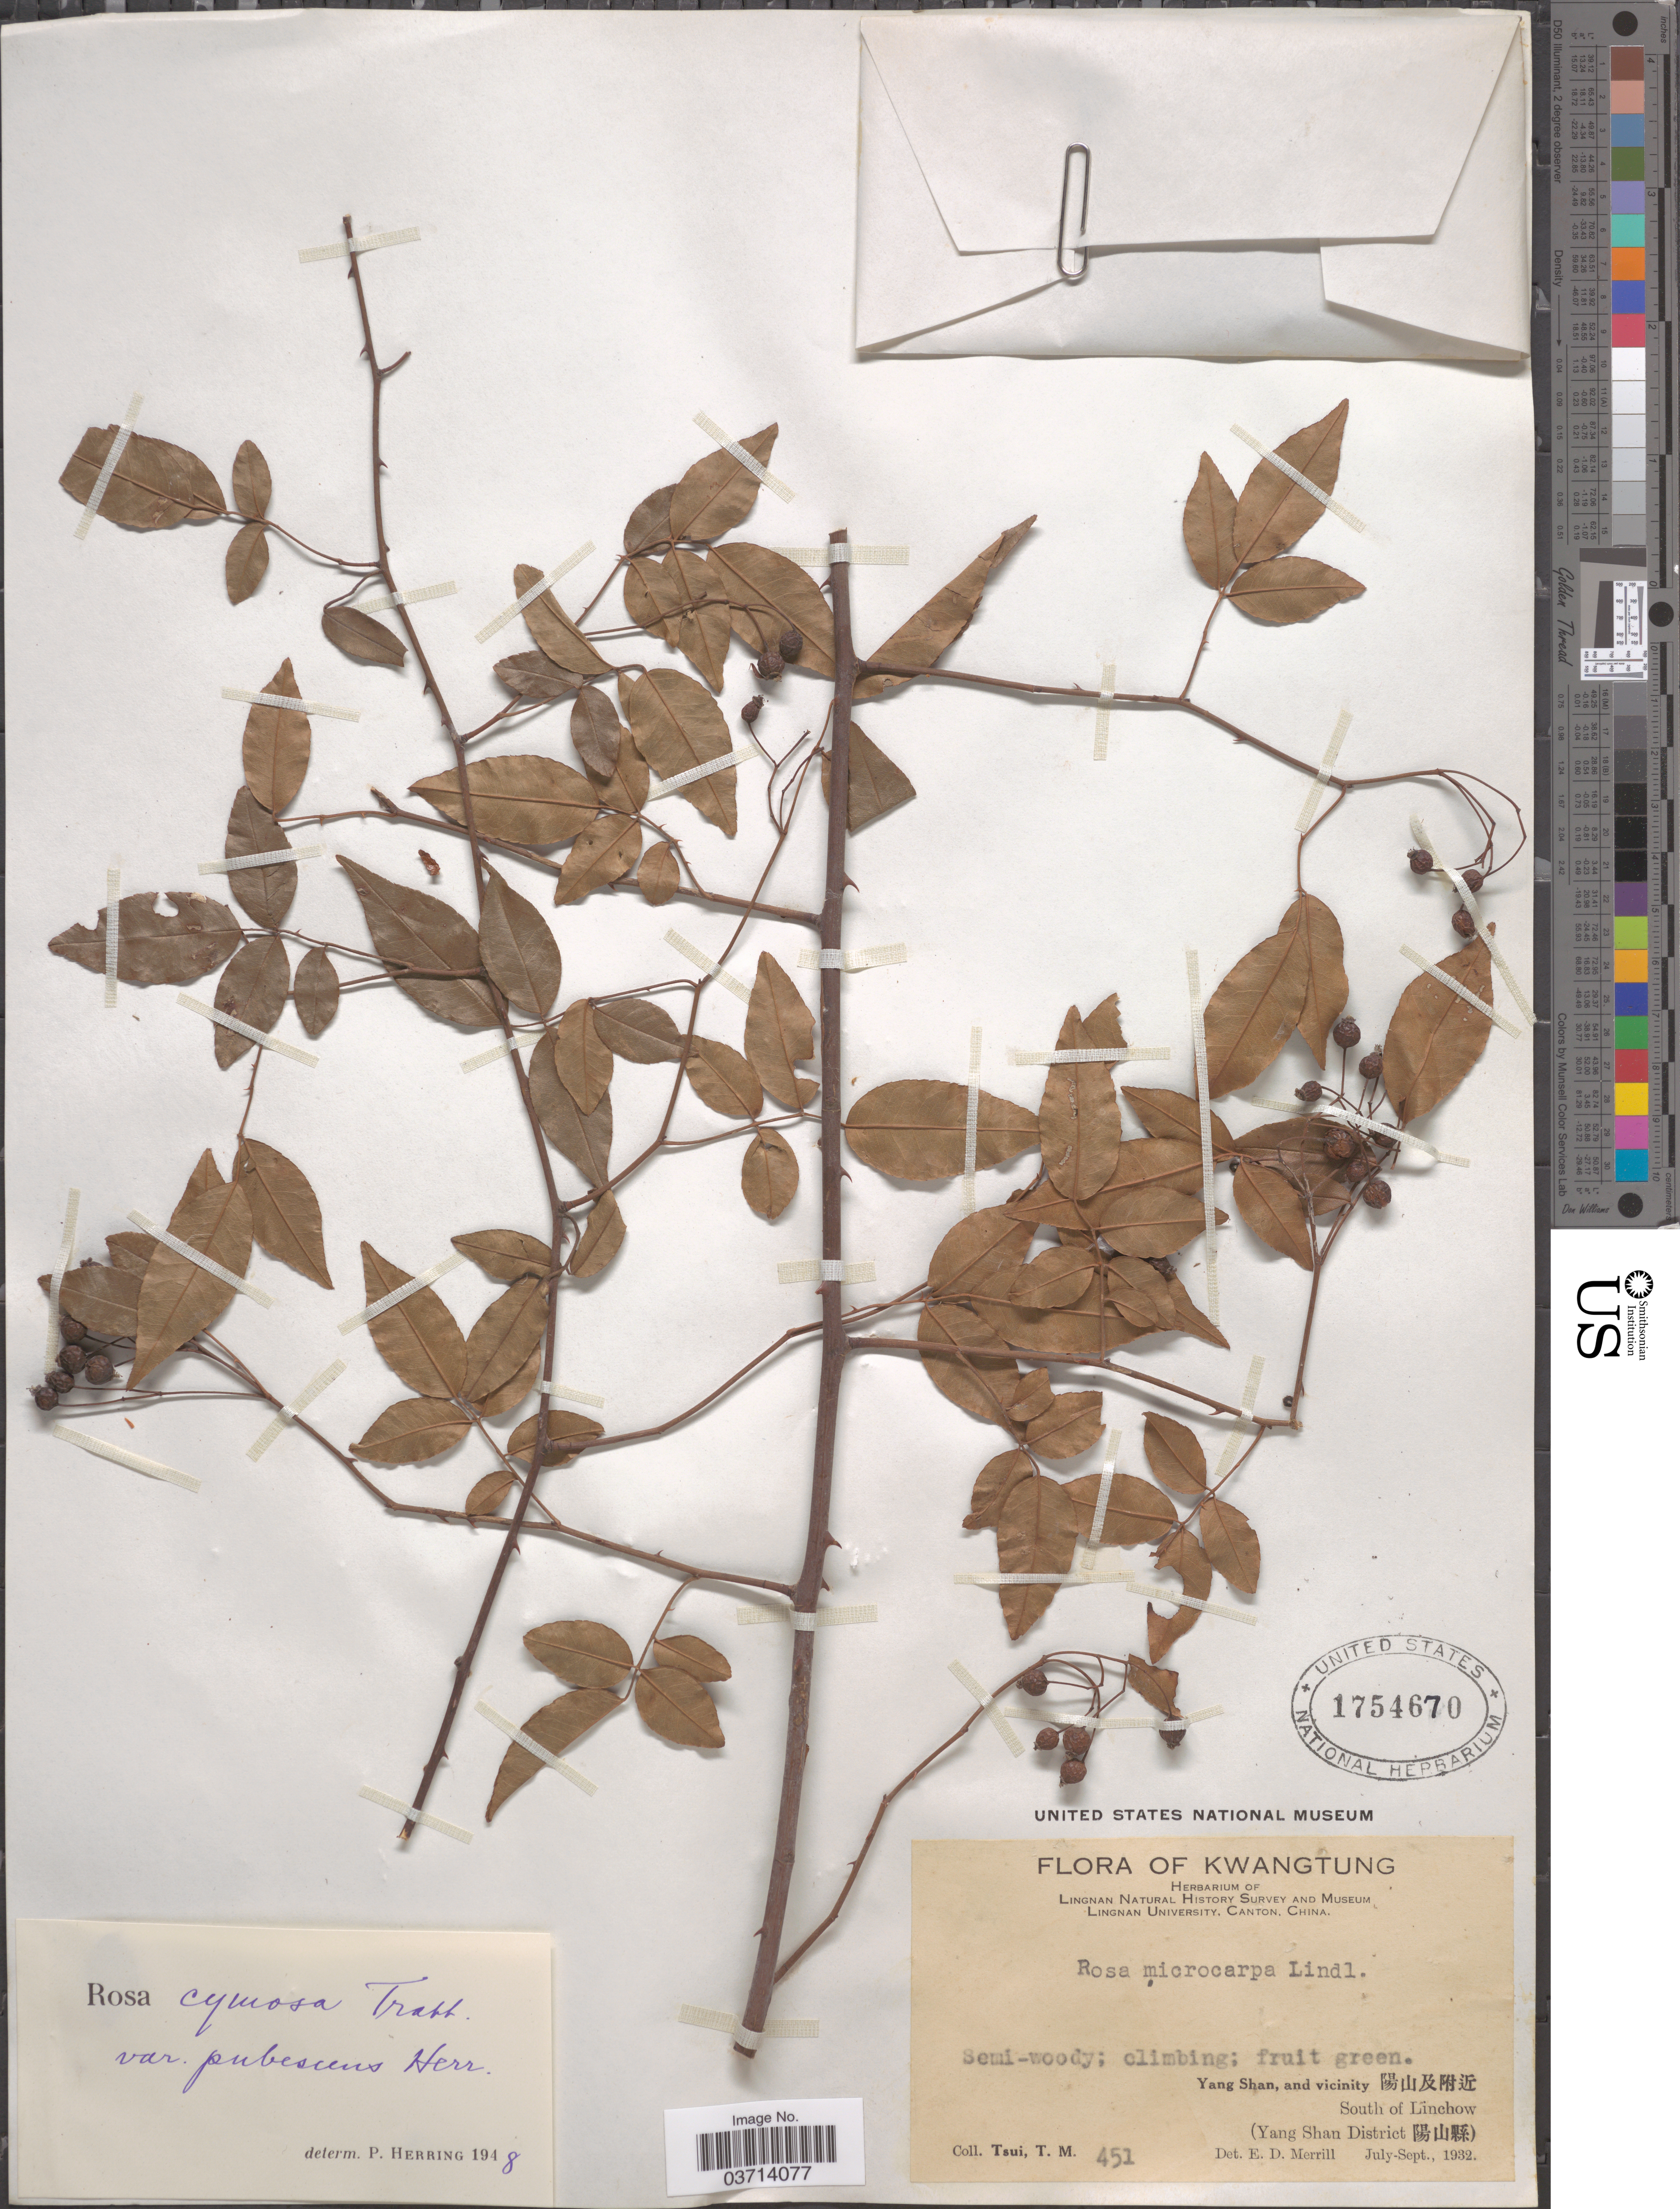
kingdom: Plantae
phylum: Tracheophyta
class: Magnoliopsida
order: Rosales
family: Rosaceae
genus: Rosa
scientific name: Rosa indica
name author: L.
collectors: T. Tsui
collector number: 451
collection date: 1932-07/1932-09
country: China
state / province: Guangdong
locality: Kwangtung. Yang Shan, and vicinity X. South of Linchow (Yang Shan District X).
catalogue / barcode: US 1754670